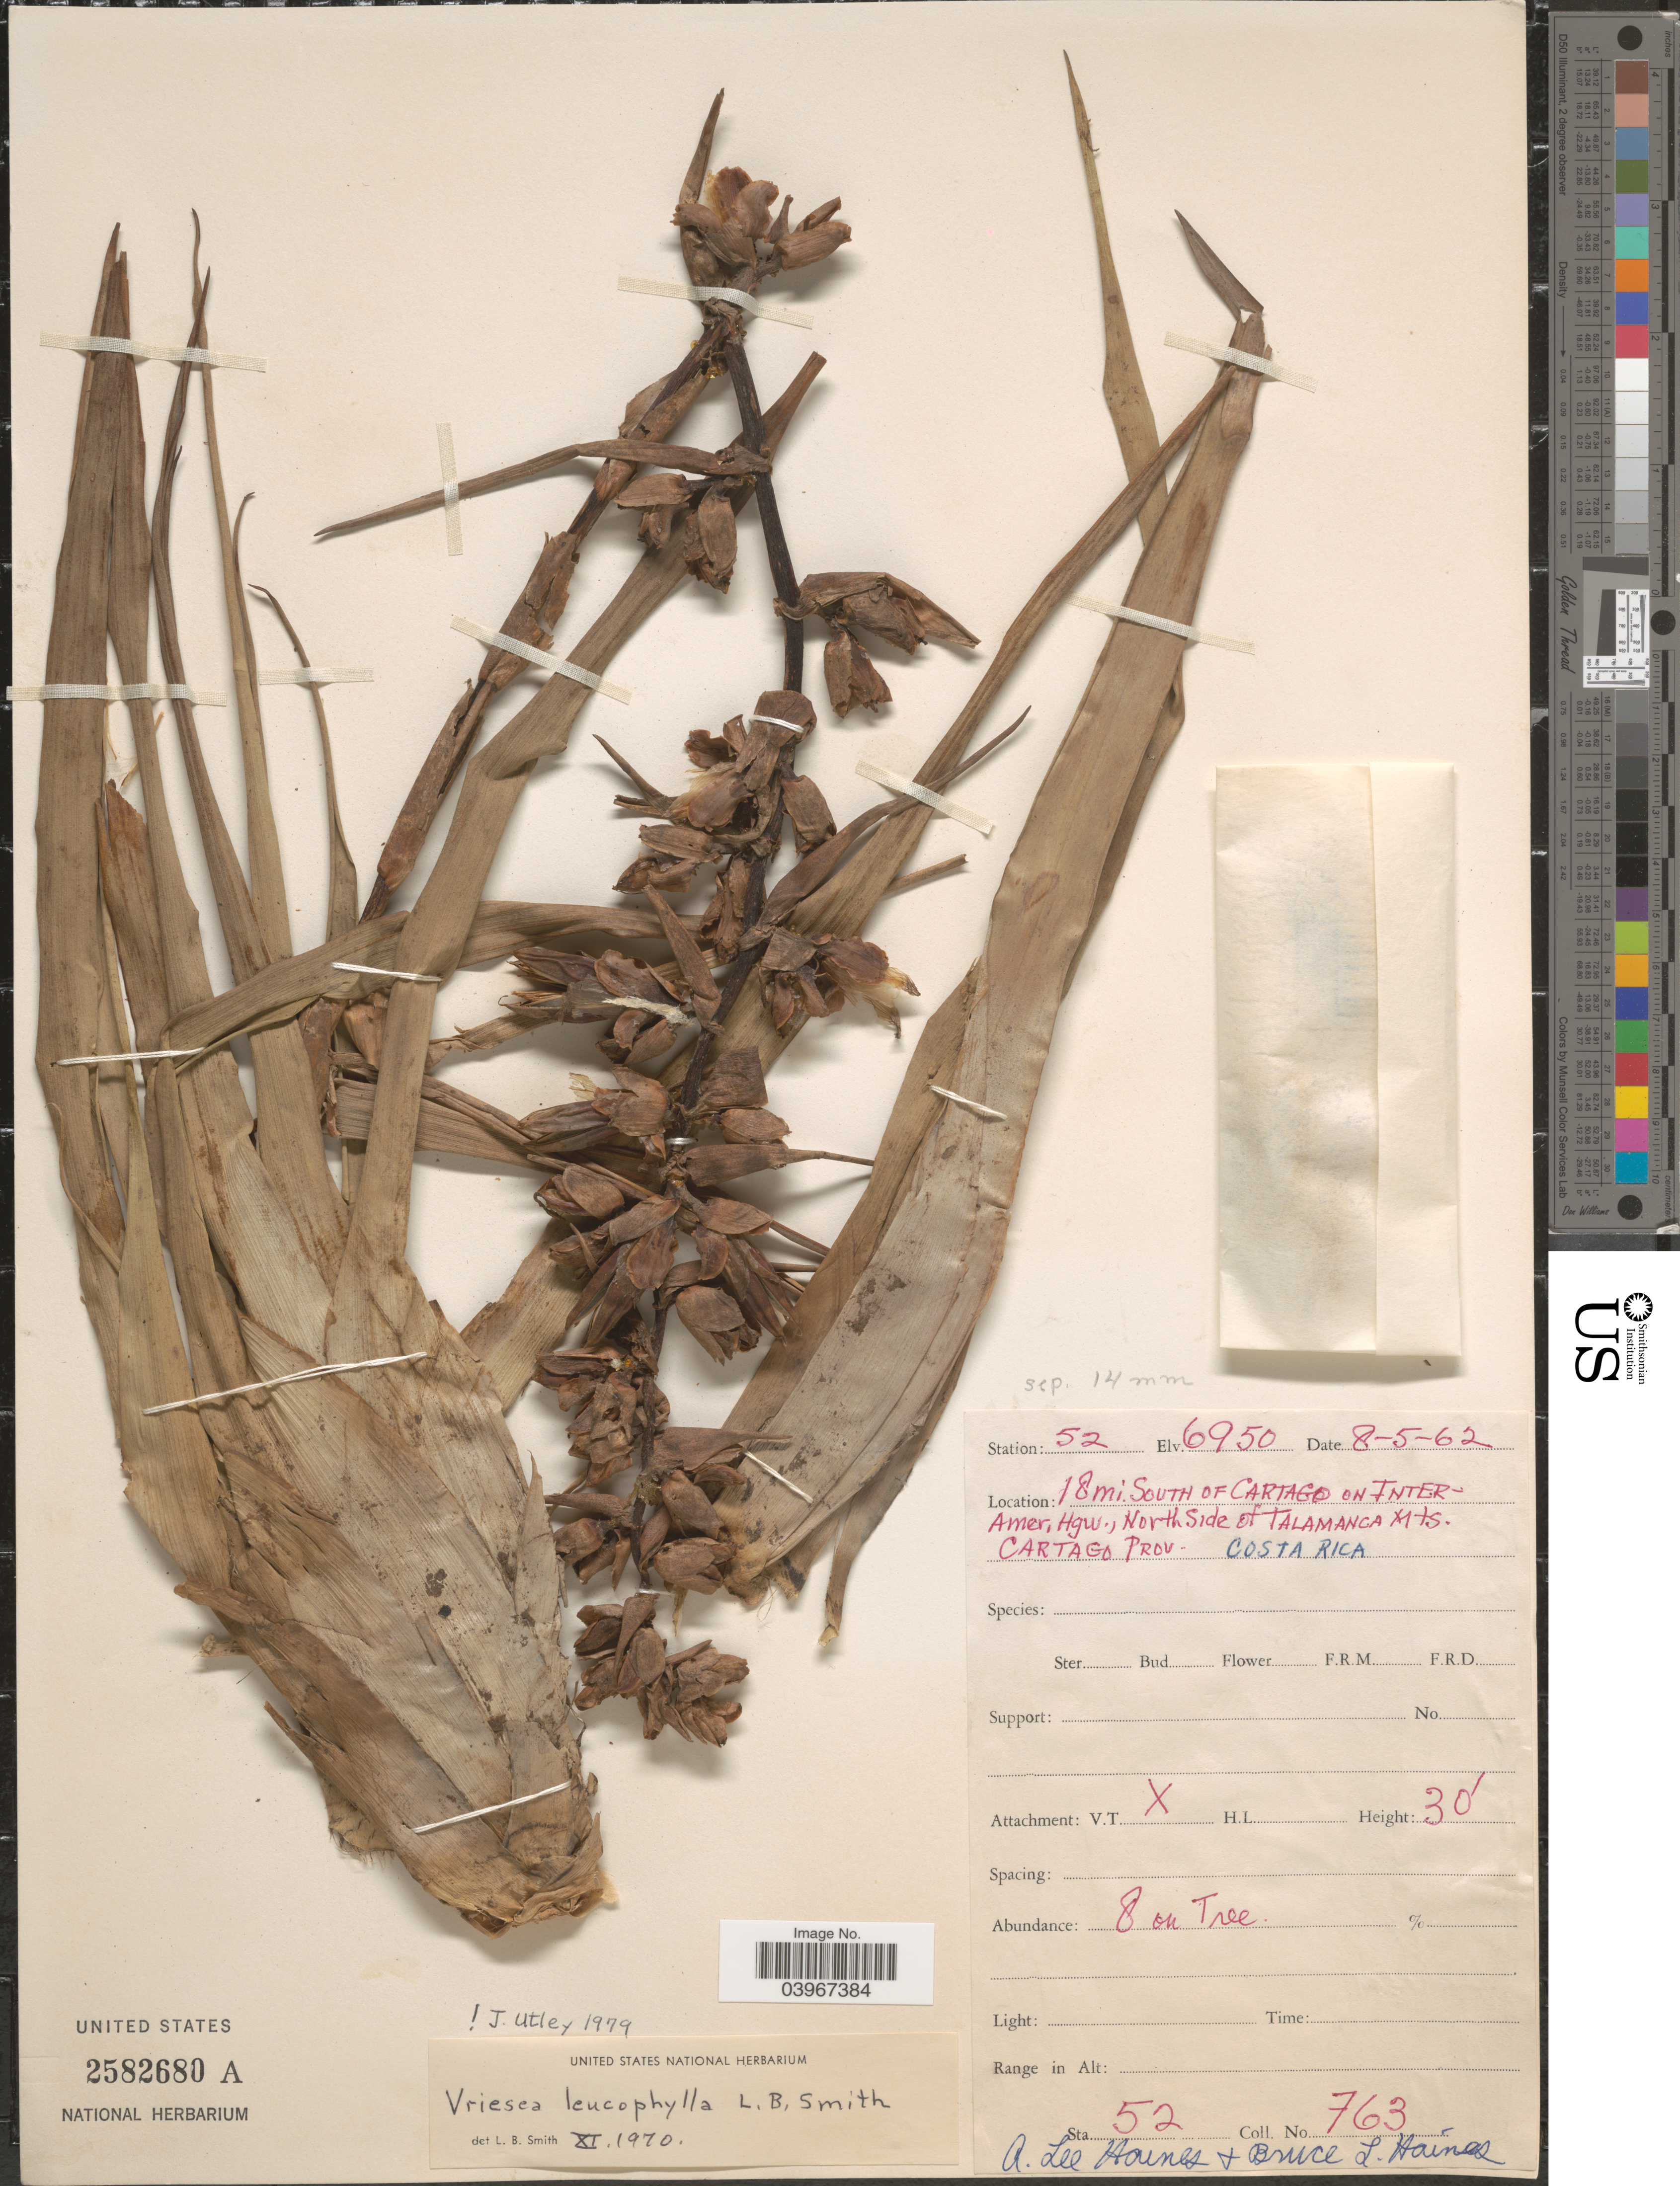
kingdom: Plantae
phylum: Tracheophyta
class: Liliopsida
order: Poales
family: Bromeliaceae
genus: Werauhia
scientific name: Werauhia leucophylla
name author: (L.B. Sm.) J.R. Grant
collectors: A. L. Haines & B. L. Haines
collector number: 763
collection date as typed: Transcribed d/m/y: 8/5/62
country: Costa Rica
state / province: Cartago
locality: Station 52. 18 mi. South of Cartago on Inter-Amer.Hgw., North Side of Talamanca Mts.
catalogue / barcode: US 2582680A